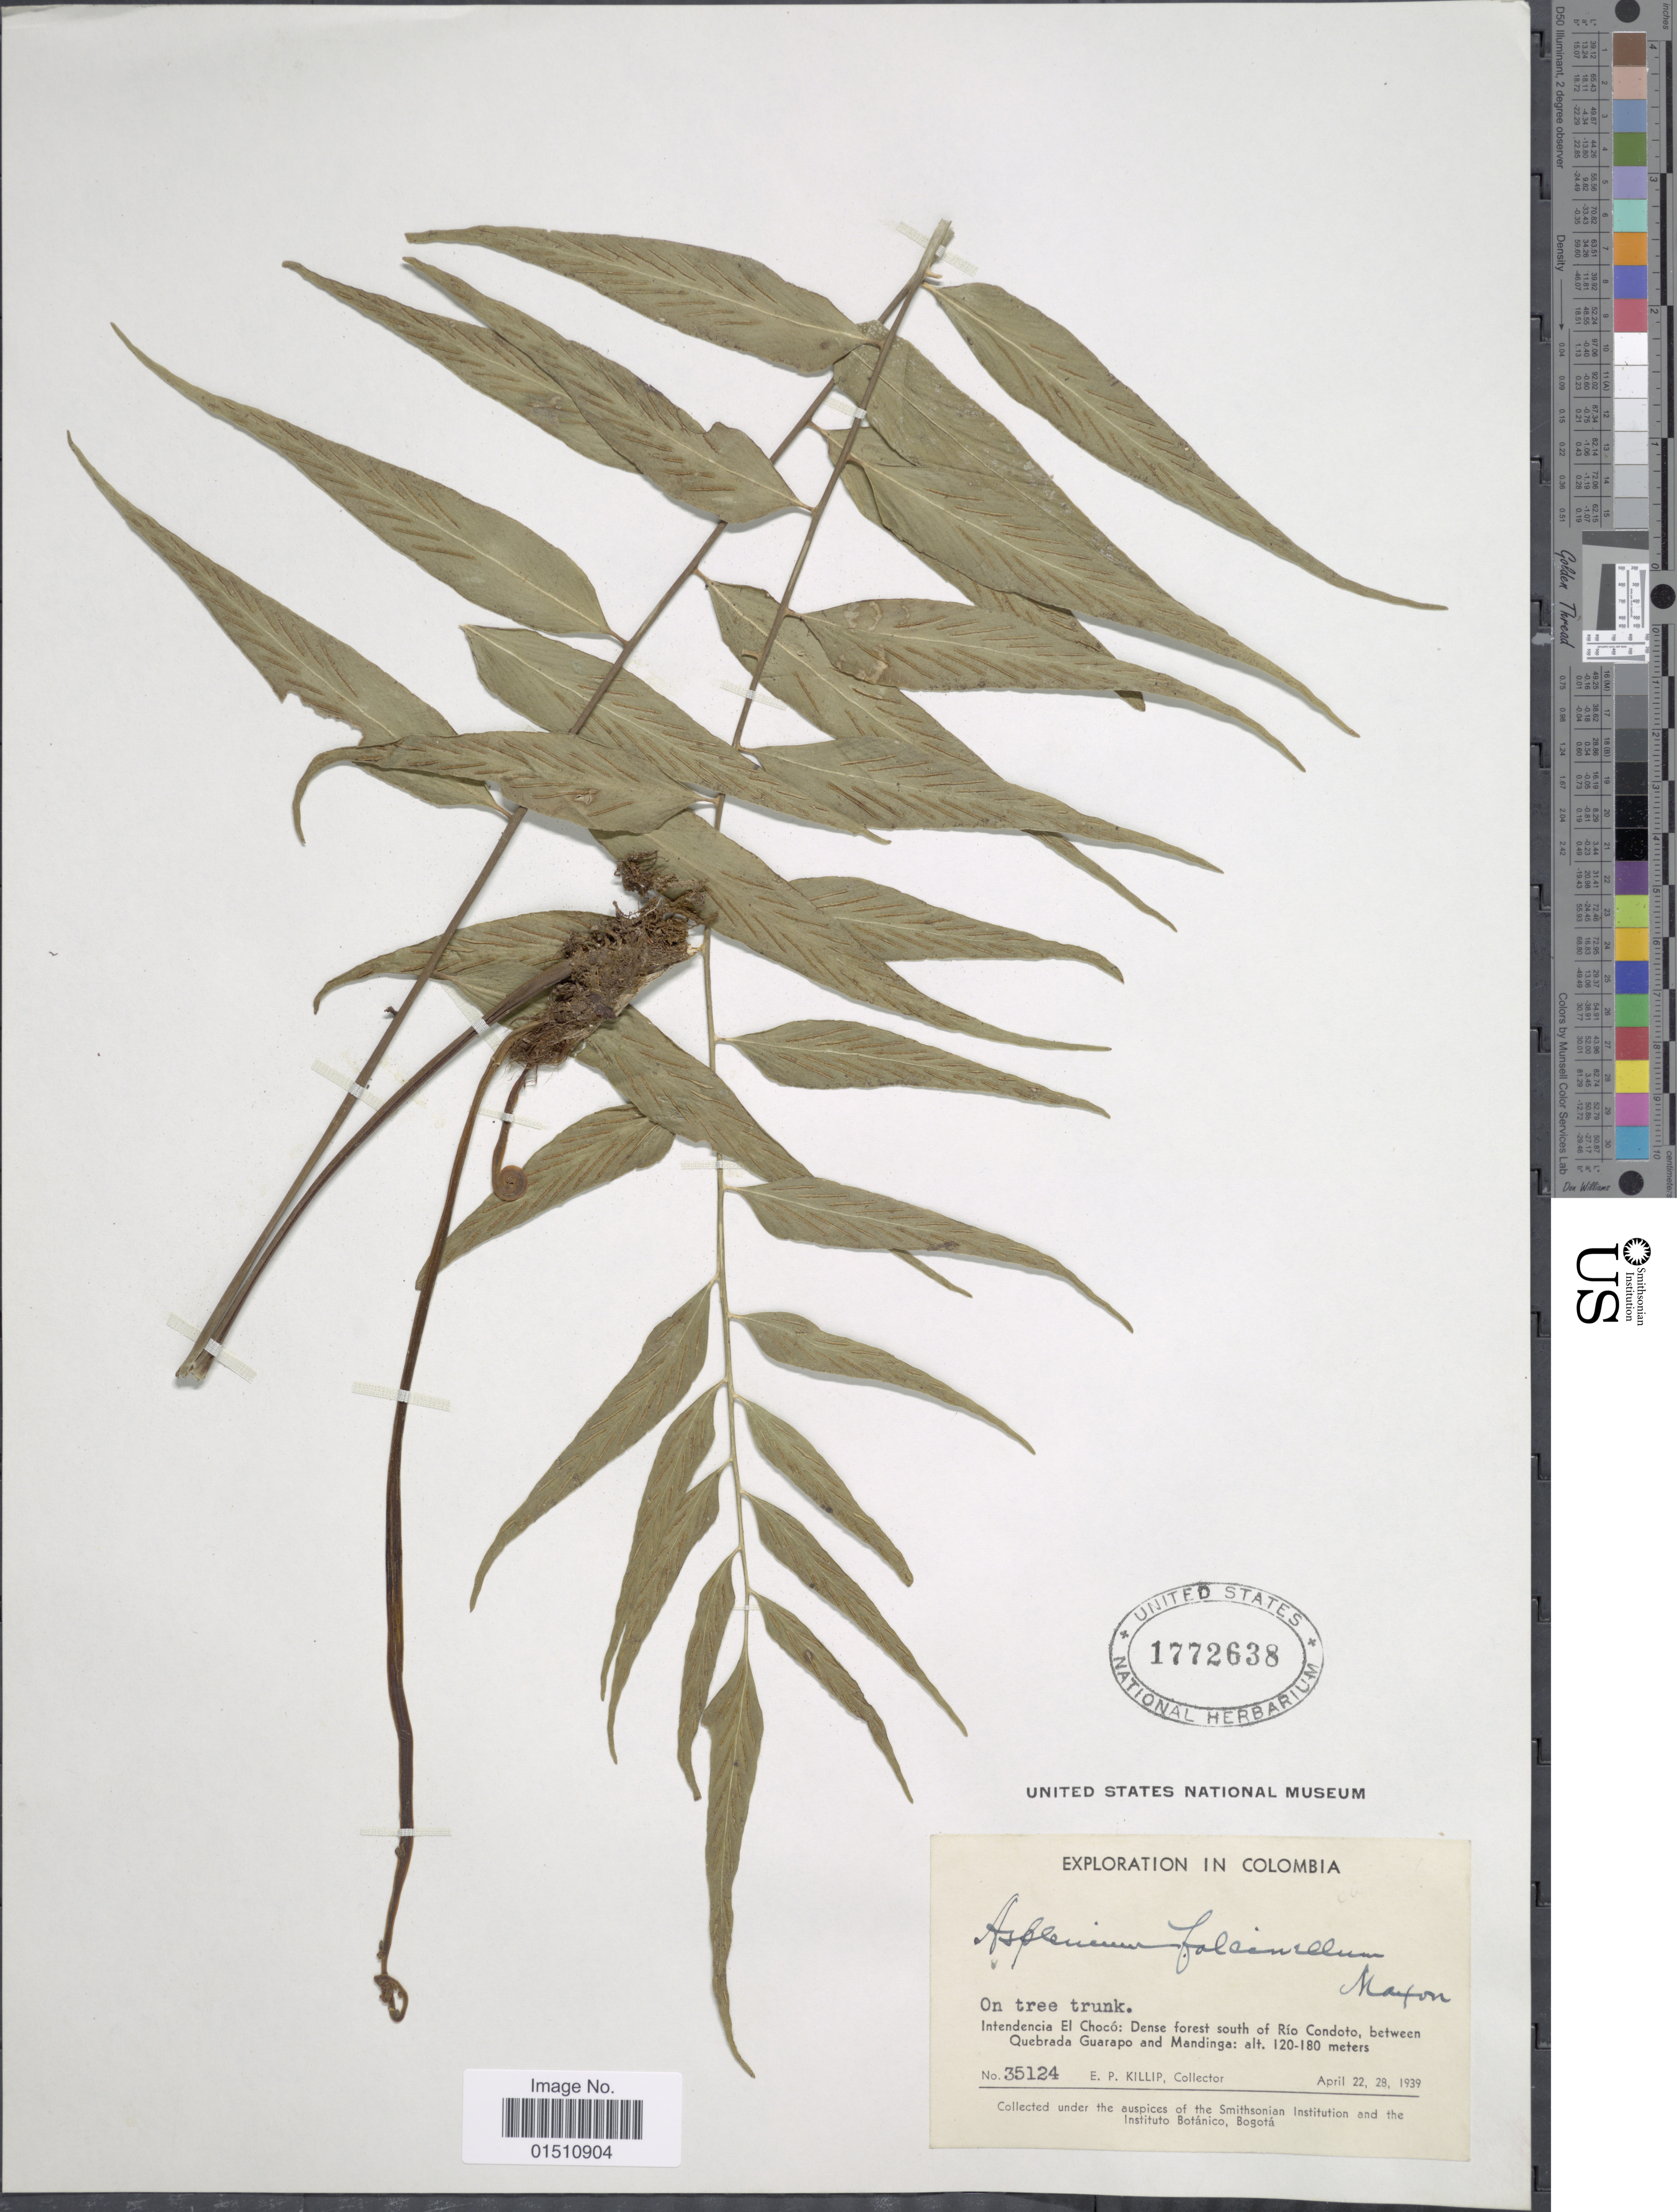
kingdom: Plantae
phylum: Tracheophyta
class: Polypodiopsida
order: Polypodiales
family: Aspleniaceae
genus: Asplenium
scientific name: Asplenium falcinellum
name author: Maxon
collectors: E. P. Killip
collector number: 35124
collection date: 1939-04-22/1939-04-28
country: Colombia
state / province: Chocó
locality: Colombia, Intendica El Chocó: dense forest south of Rio Condoto, between Quebrada Guarapo and Mandinga.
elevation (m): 120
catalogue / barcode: US 1772638